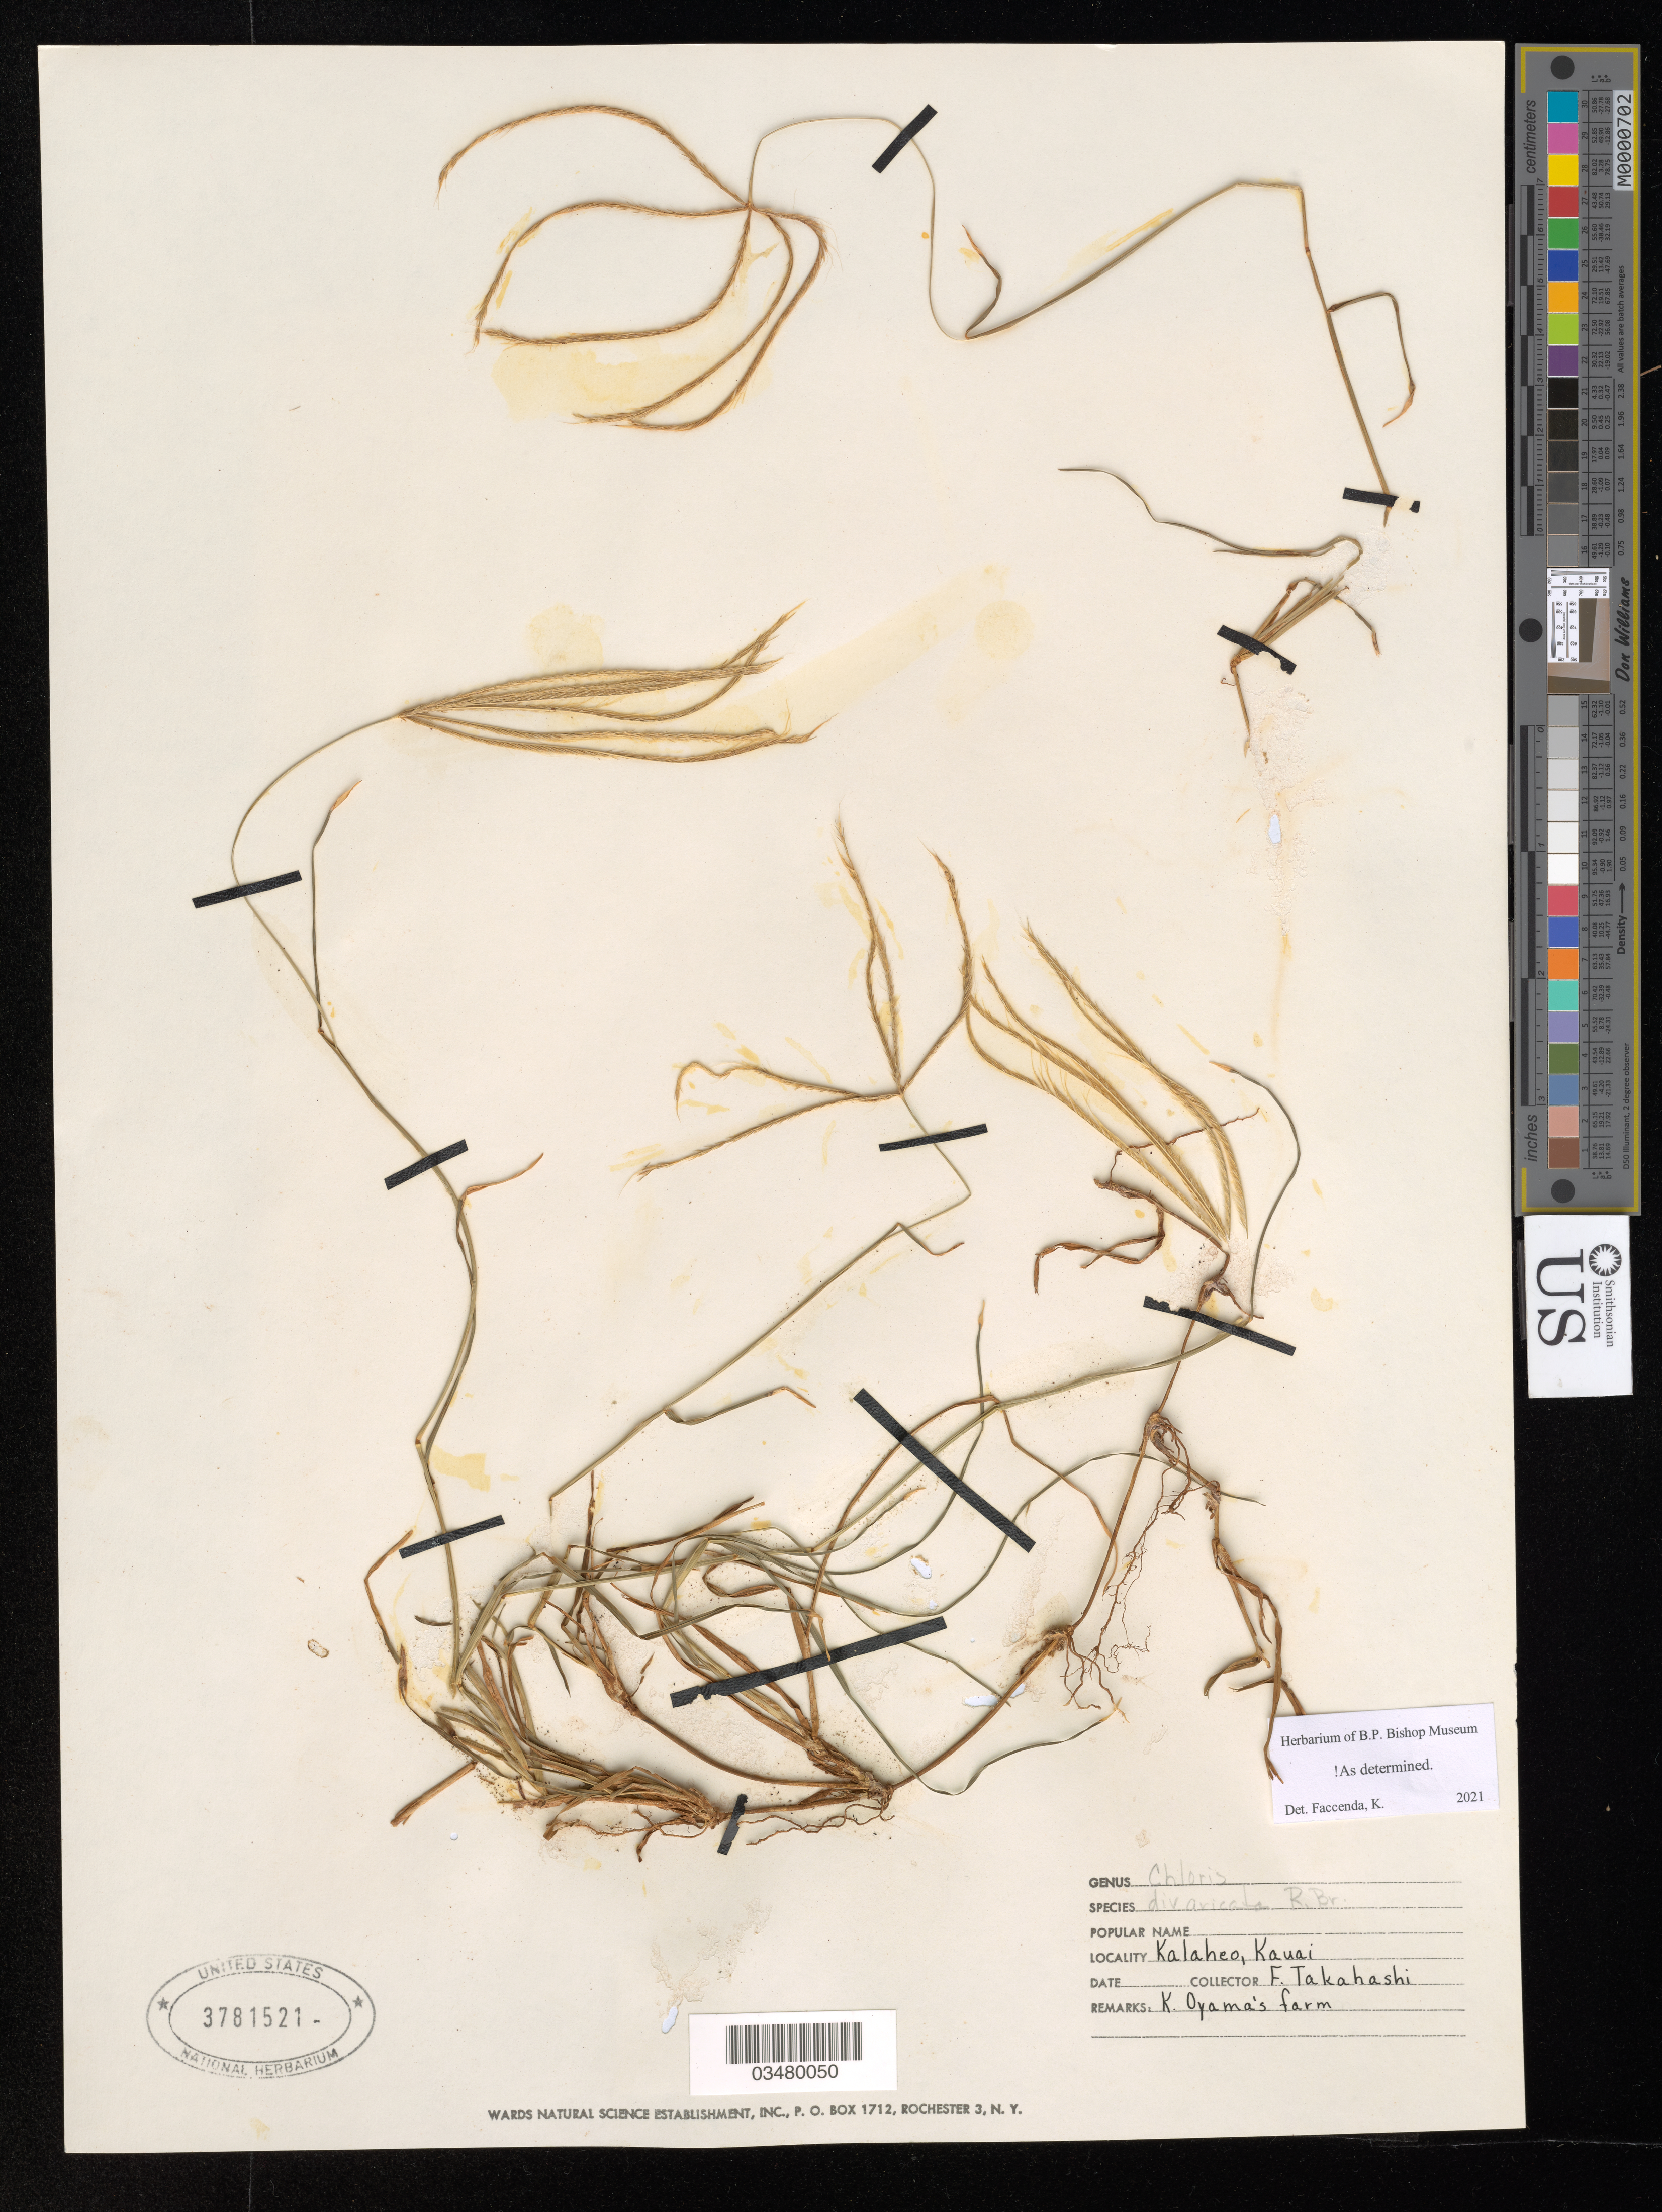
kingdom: Plantae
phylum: Tracheophyta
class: Liliopsida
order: Poales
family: Poaceae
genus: Chloris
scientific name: Chloris divaricata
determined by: Wagner, W. L., (BOT), Smithsonian Institution - National Museum of Natural History (UNITED STATES)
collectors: F. Takahashi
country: United States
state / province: Hawaii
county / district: Kauai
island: Kaua'i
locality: Kalaheo, K. Oyama's farm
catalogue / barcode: US 3781521